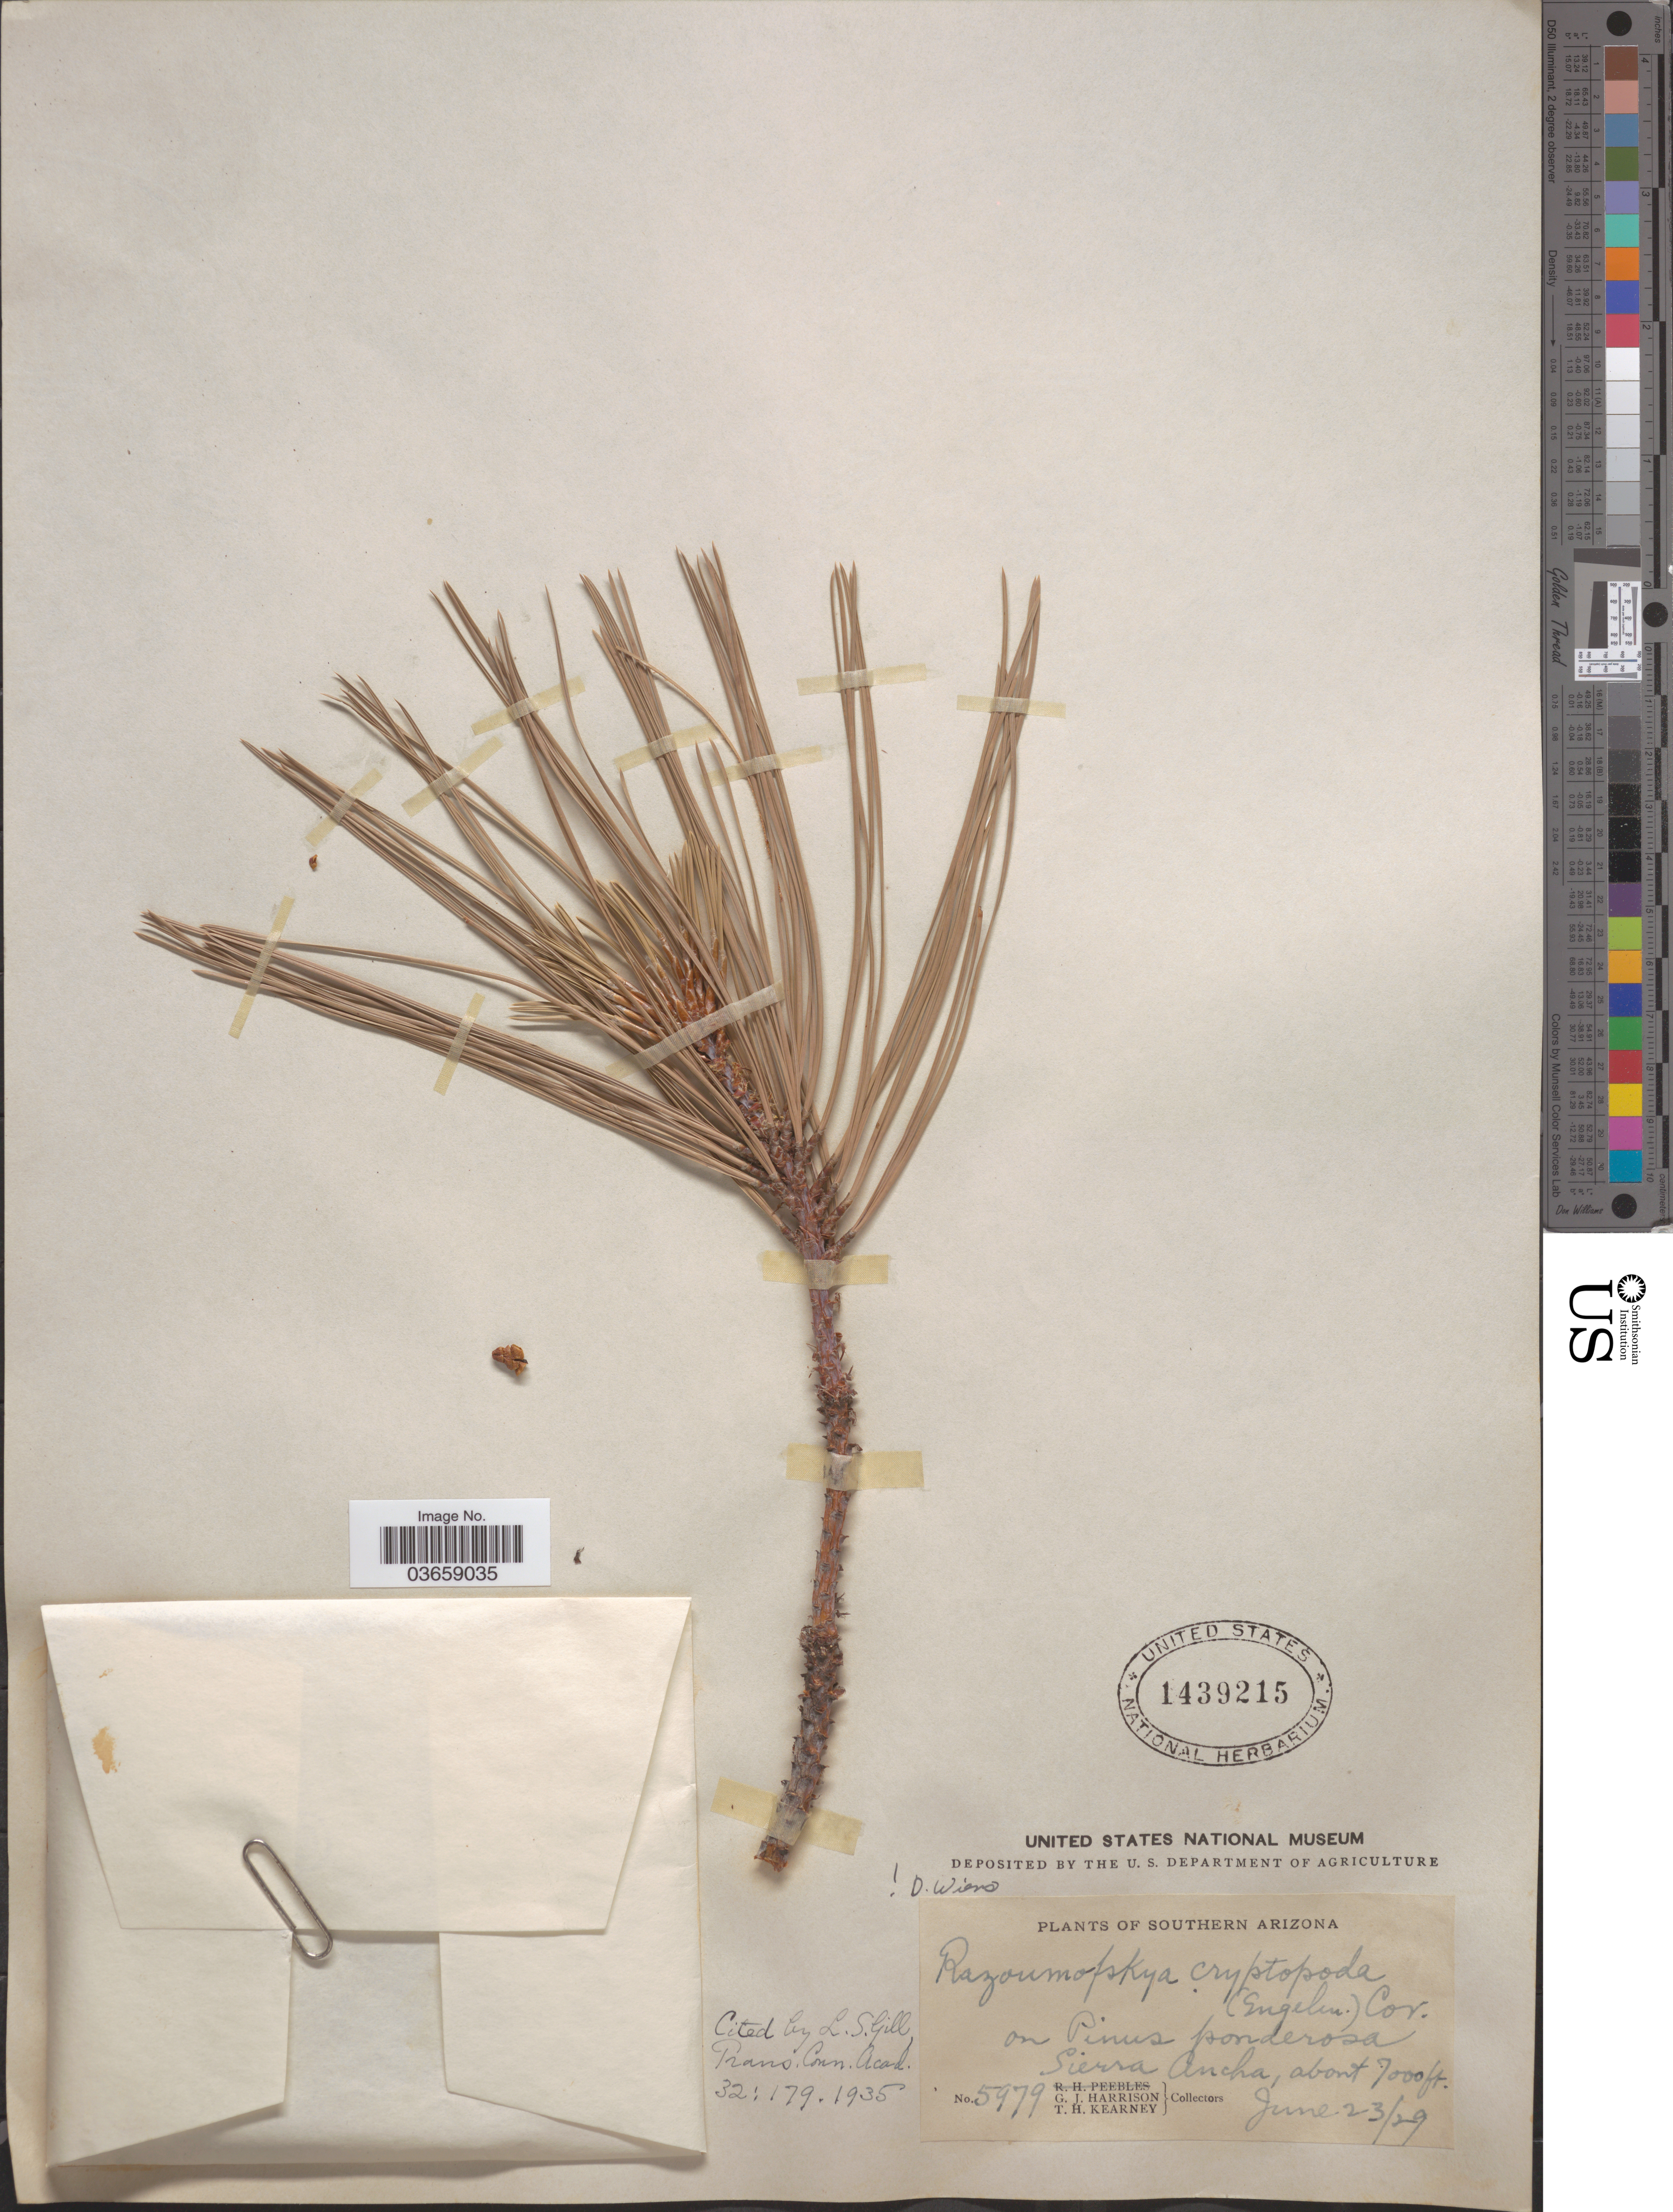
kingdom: Plantae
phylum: Tracheophyta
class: Magnoliopsida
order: Santalales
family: Viscaceae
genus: Arceuthobium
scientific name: Arceuthobium vaginatum f. cryptopodum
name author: (Engelm.) L.S. Gill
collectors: G. J. Harrison & T. H. Kearney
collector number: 5979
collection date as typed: Transcribed d/m/y: 23/6/29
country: United States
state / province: Arizona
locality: Southern Arizona. Sierra Ancha.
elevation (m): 2134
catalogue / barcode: US 1439215